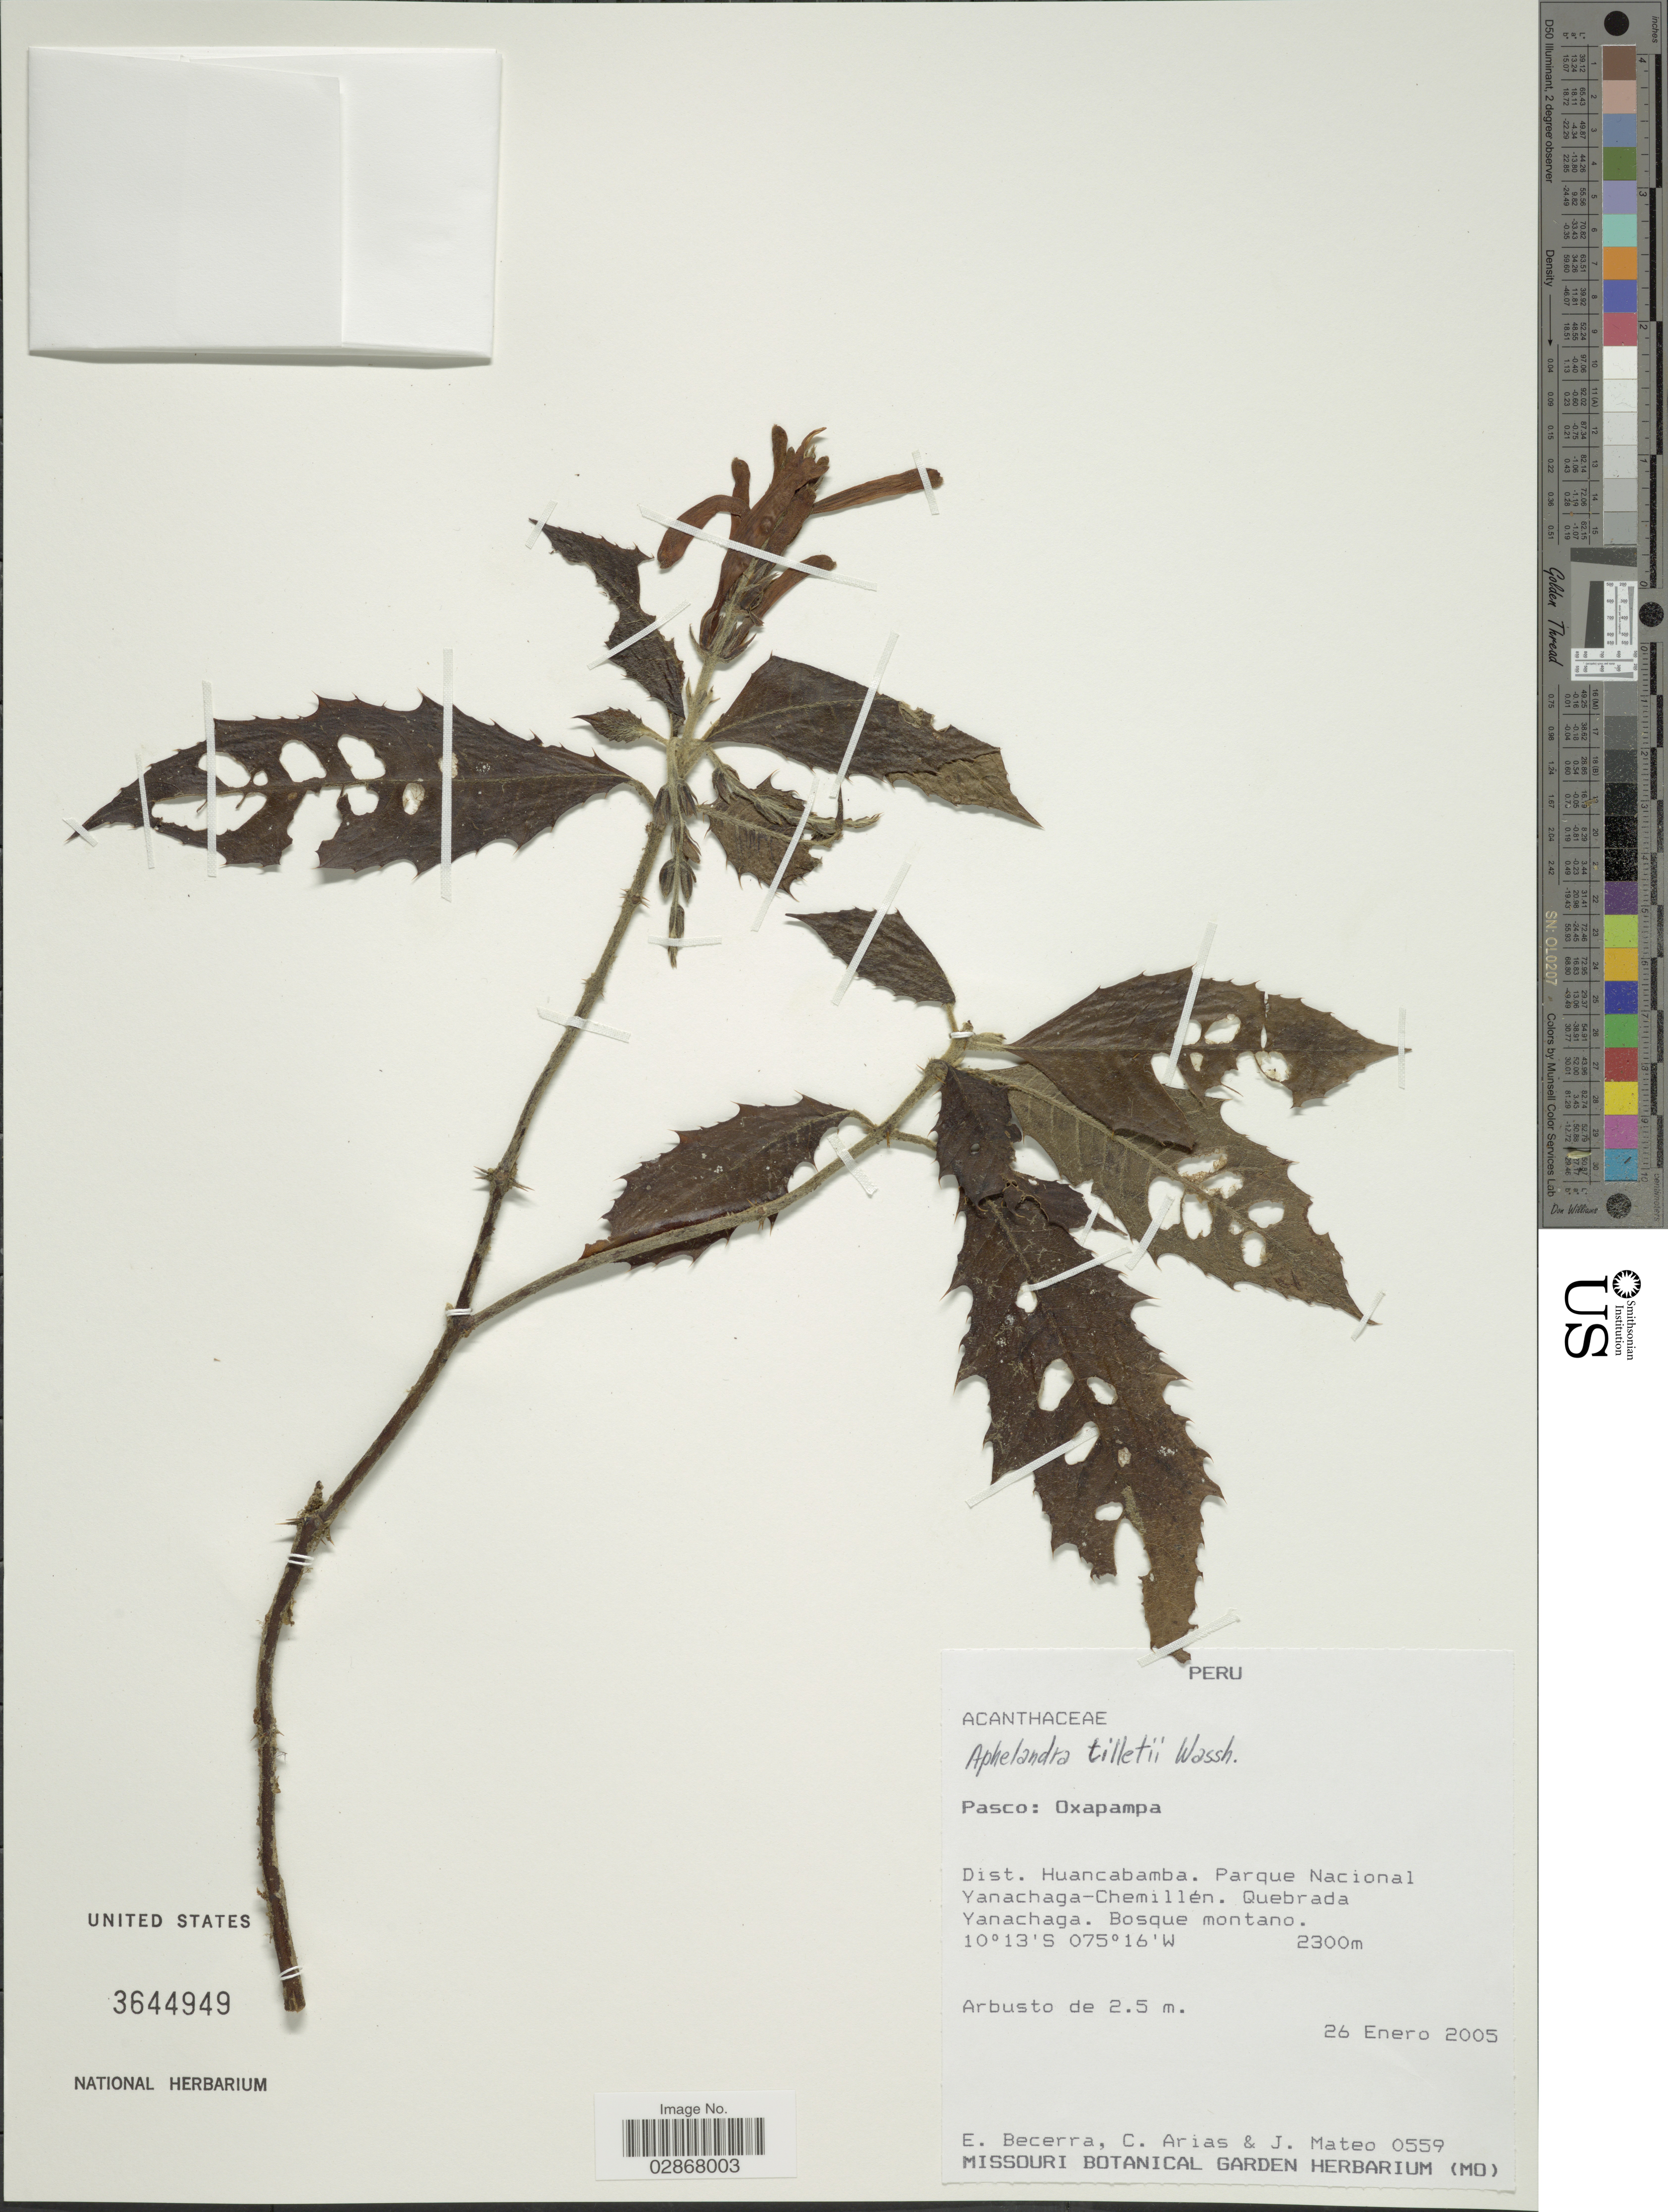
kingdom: Plantae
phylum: Tracheophyta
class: Magnoliopsida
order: Lamiales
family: Acanthaceae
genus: Aphelandra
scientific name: Aphelandra tillettii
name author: Wassh.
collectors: E. Becerra, C. Arias & J. Mateo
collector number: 0559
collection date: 2005-01-26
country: Peru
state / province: Pasco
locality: Oxapampa. Dist. Huancabamba. Parque Nacional Yanachaga-Chemillén. Quebrada Yanachaga.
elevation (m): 2300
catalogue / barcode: US 3644949